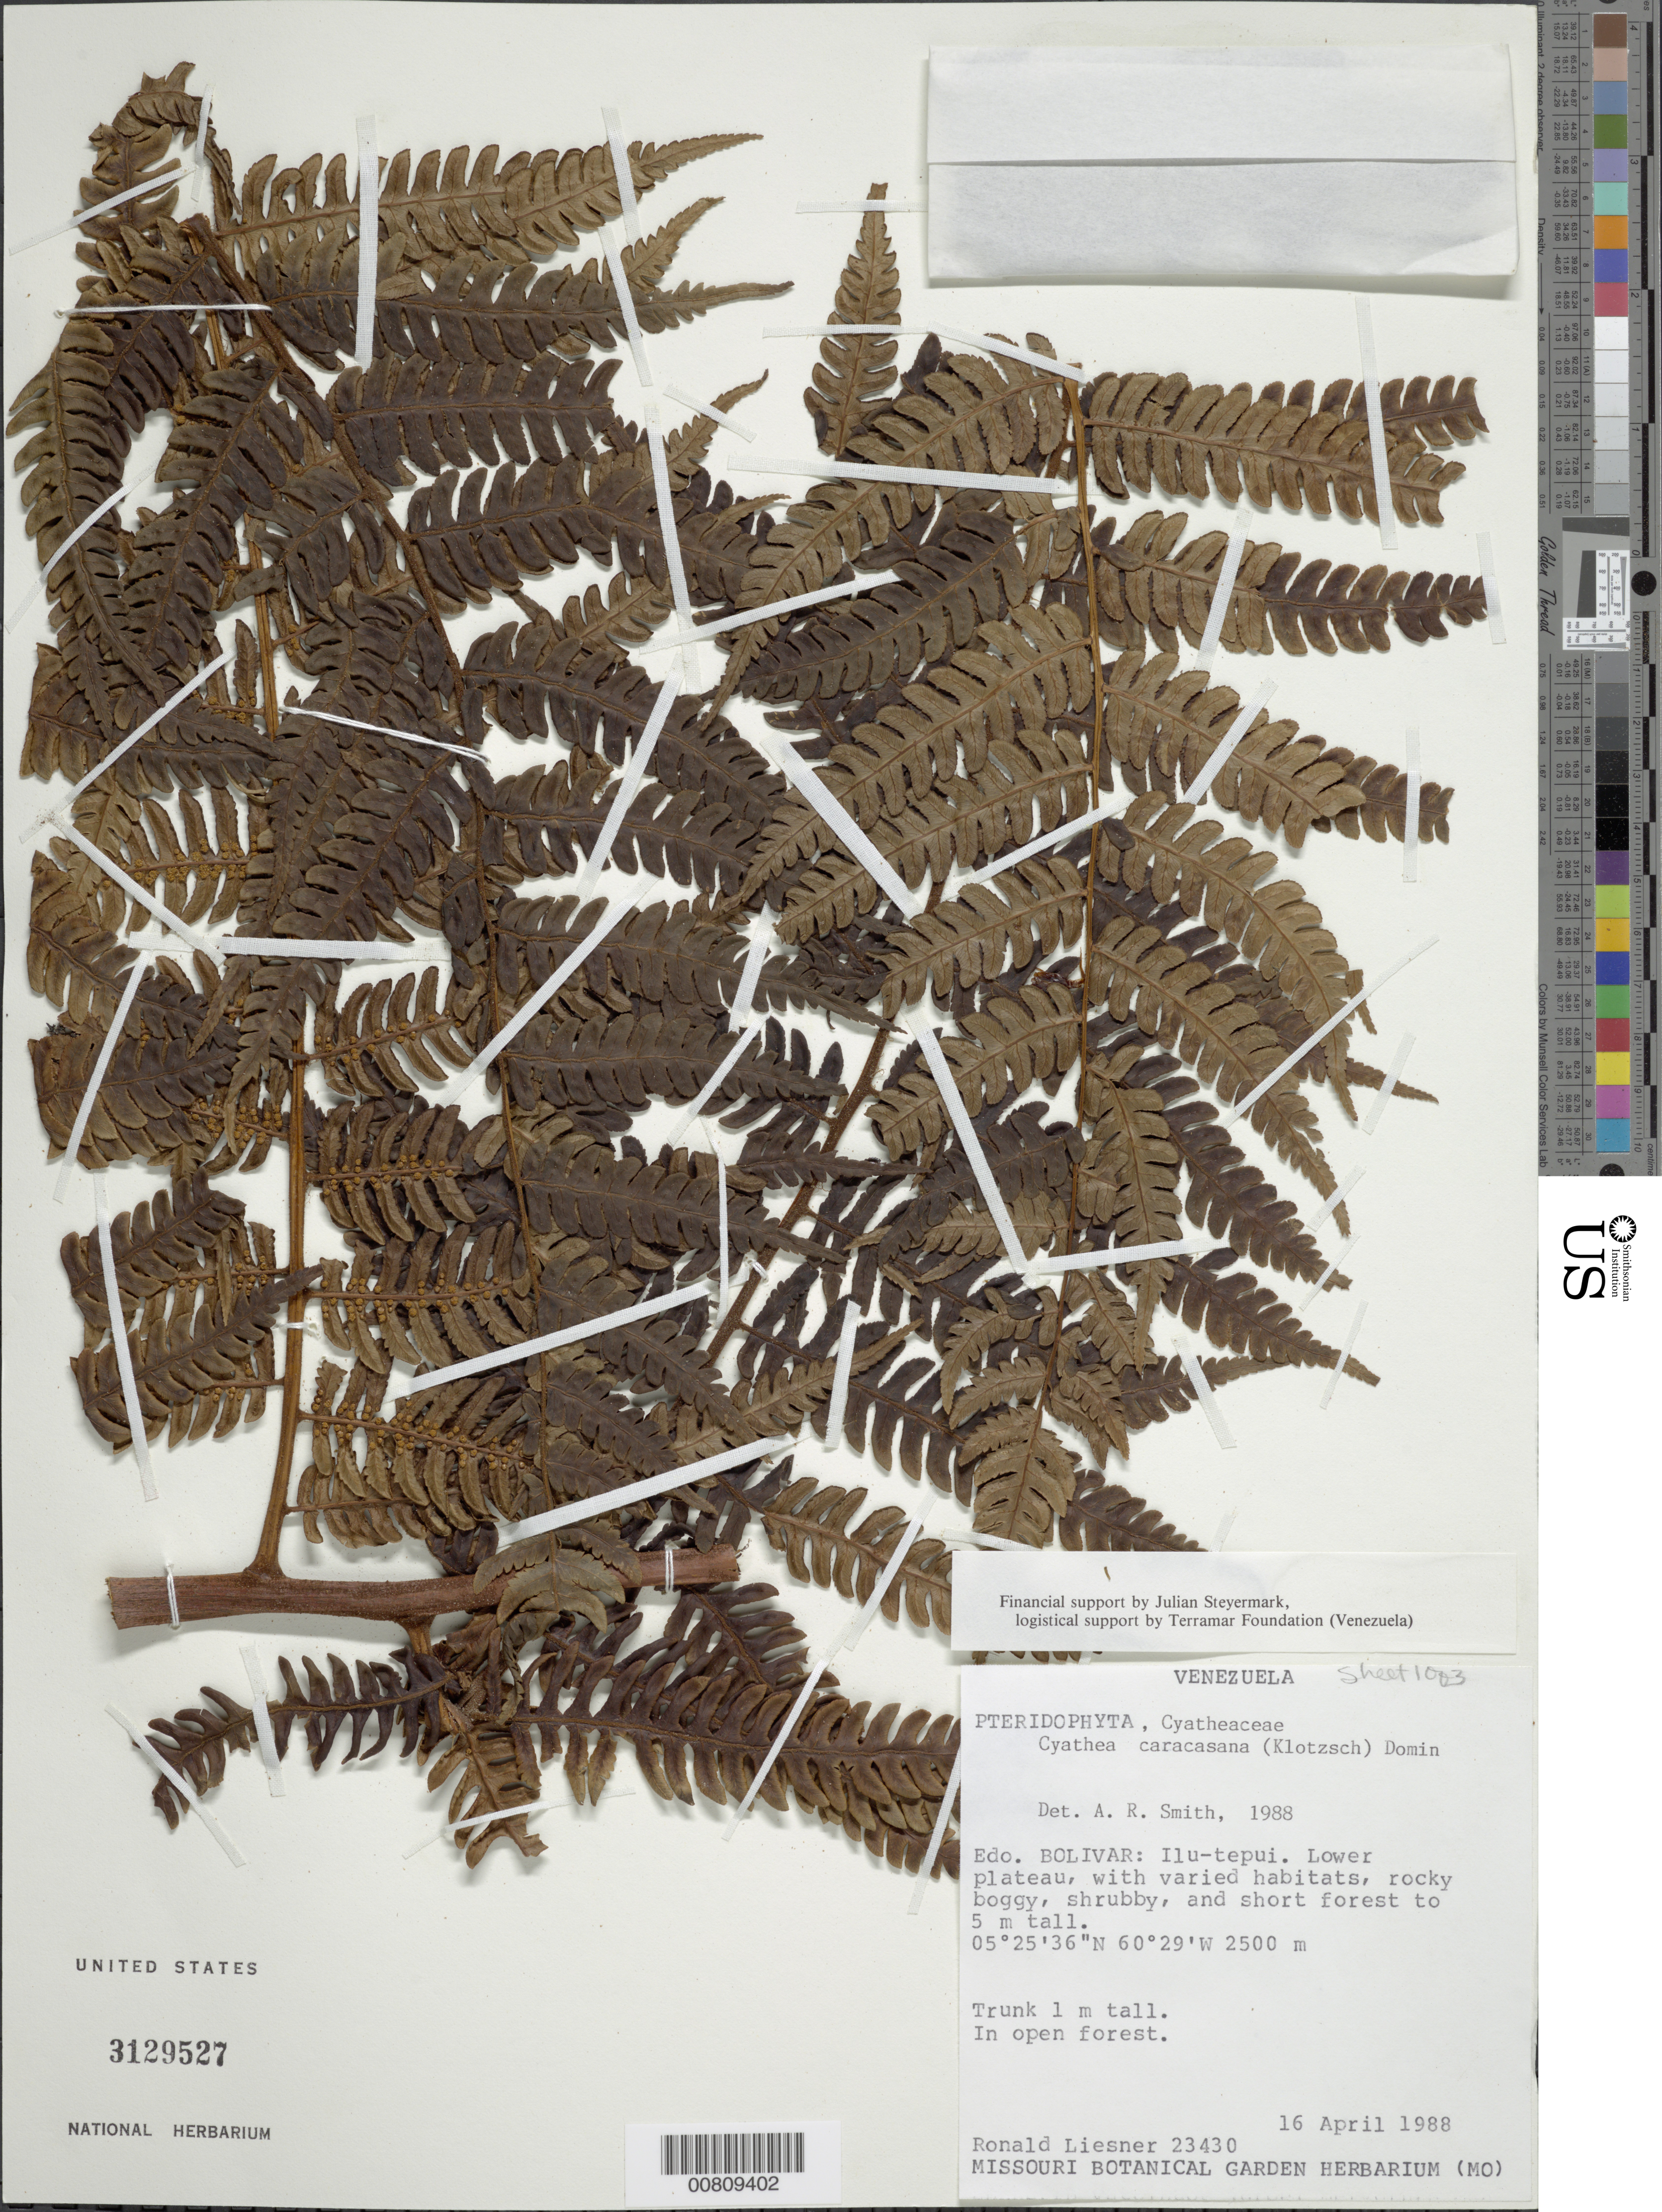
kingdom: Plantae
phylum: Tracheophyta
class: Polypodiopsida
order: Cyatheales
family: Cyatheaceae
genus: Cyathea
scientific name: Cyathea caracasana var. caracasana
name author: (Klotzsch) Domin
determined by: Smith, Alan R., (UC)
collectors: R. L. Liesner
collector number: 23430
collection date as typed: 16-Apr-88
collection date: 1988-04-16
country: Venezuela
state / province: Bolívar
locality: Ilu-tepuí, lower plateau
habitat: Open forest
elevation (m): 2500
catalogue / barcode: US 3129527